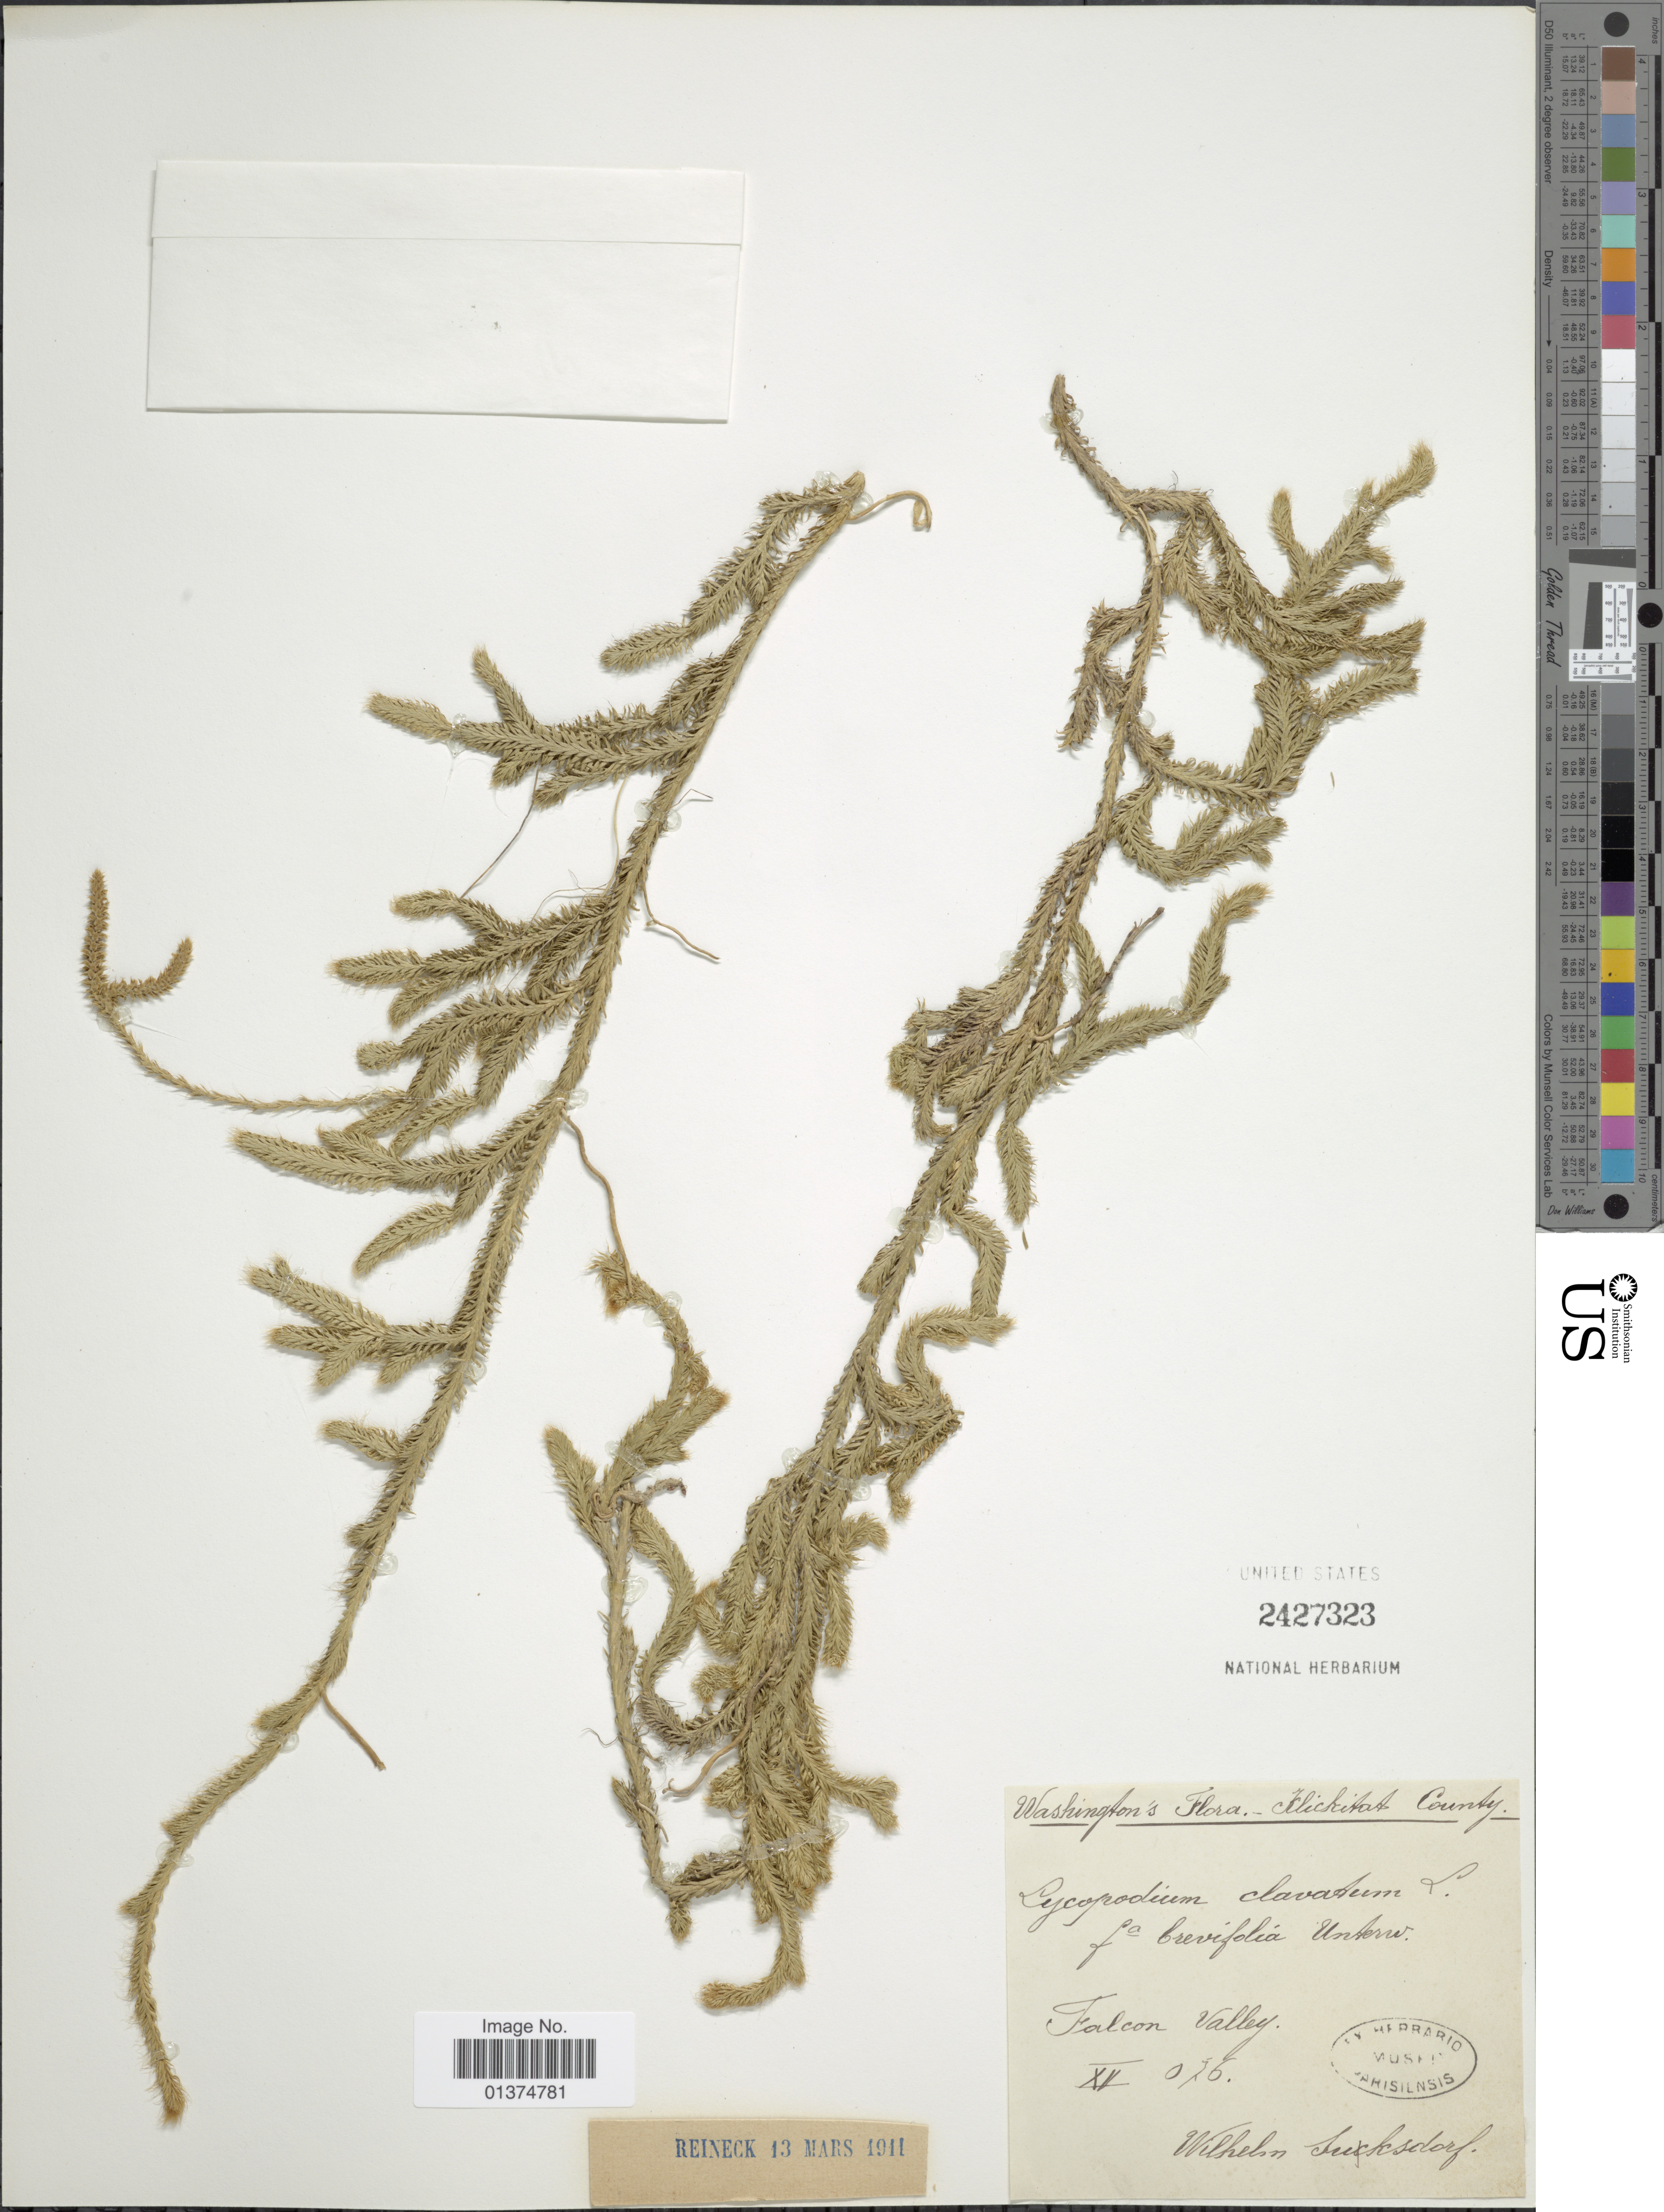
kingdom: Plantae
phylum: Tracheophyta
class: Lycopodiopsida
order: Lycopodiales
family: Lycopodiaceae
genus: Lycopodium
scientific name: Lycopodium clavatum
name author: L.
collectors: W. N. Suksdorf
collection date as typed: Transcribed d/m/y: /12/76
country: United States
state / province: Washington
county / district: Klickitat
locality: Klickitat County, Falcon Valley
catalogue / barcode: US 2427323